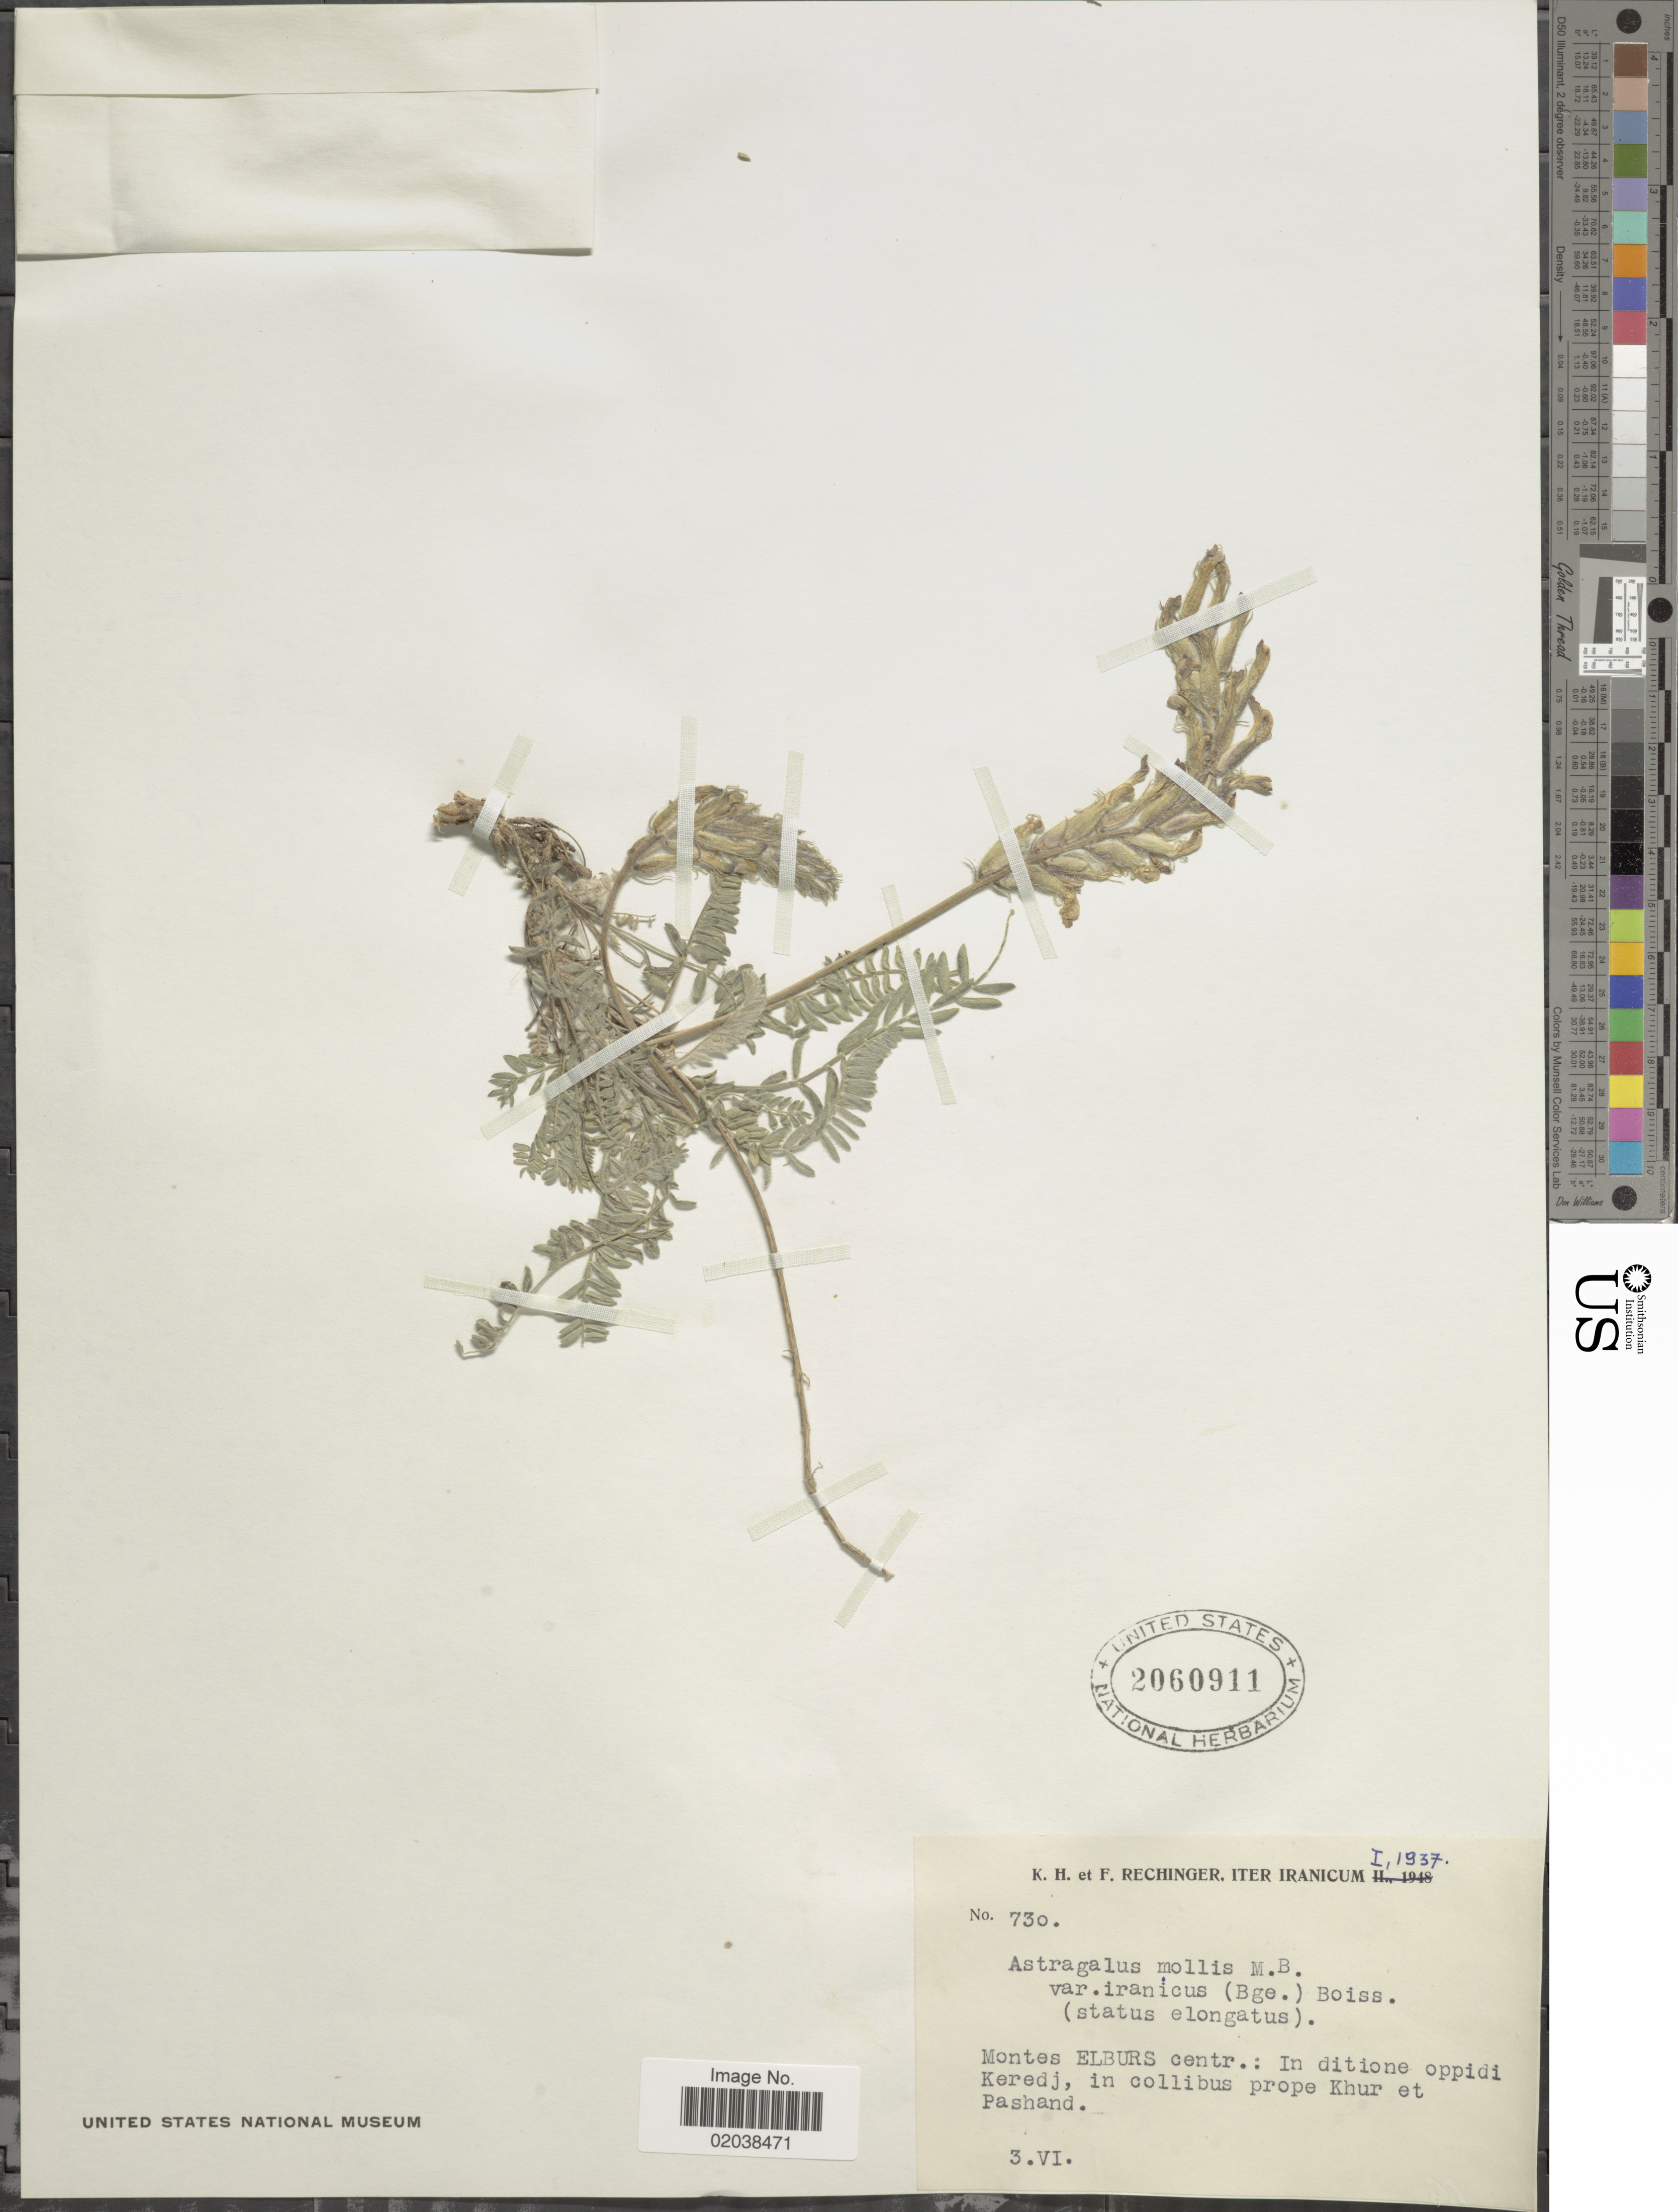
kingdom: Plantae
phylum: Tracheophyta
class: Magnoliopsida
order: Fabales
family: Fabaceae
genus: Astragalus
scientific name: Astragalus mollis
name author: M. Bieb.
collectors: K. H. Rechinger & F. Rechinger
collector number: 730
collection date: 1937-06-03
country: Iran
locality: Iranicum. Montes Elburs centr.: In ditione oppidi Keredj, in collibus prope Khur et Pashand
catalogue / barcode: US 2060911